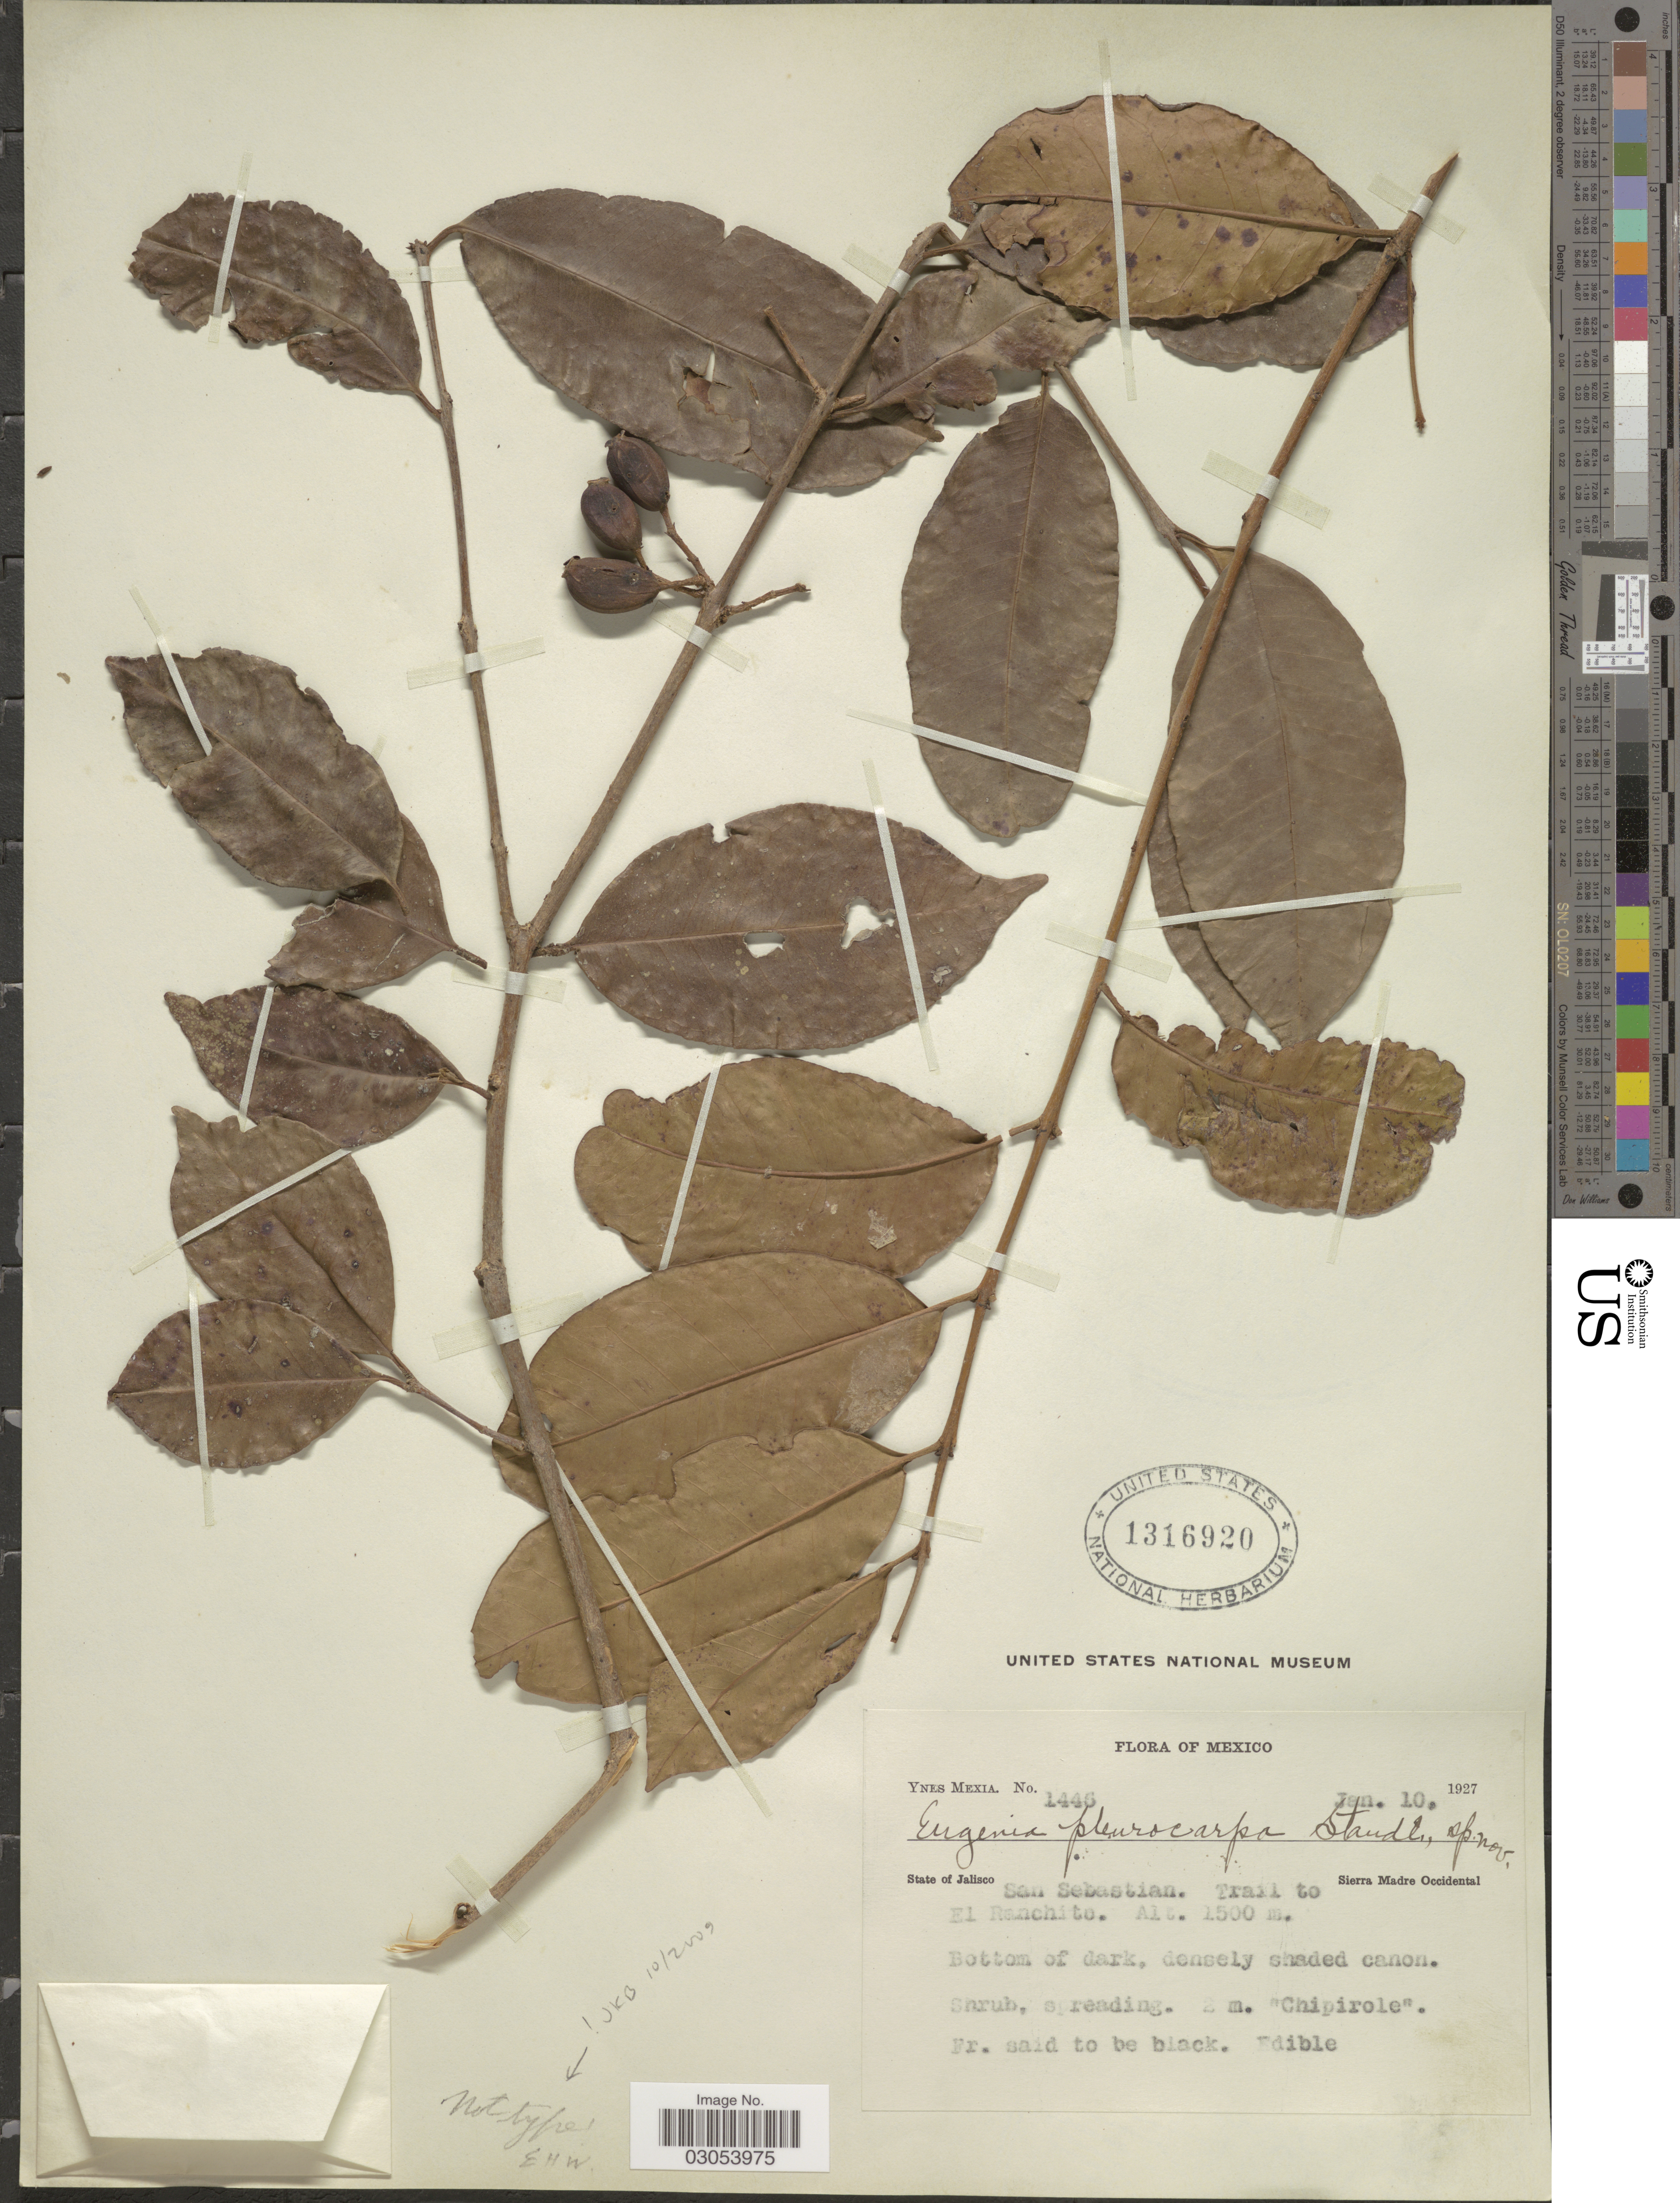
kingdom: Plantae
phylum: Tracheophyta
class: Magnoliopsida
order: Myrtales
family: Myrtaceae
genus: Eugenia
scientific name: Eugenia pleurocarpa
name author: Standl.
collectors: Y. Mexia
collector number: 1446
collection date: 1927-01-10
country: Mexico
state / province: Jalisco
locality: Sierra Madre Occidental, San Sebastian. Trail to El Ranchito.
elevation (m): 1500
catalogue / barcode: US 1316920